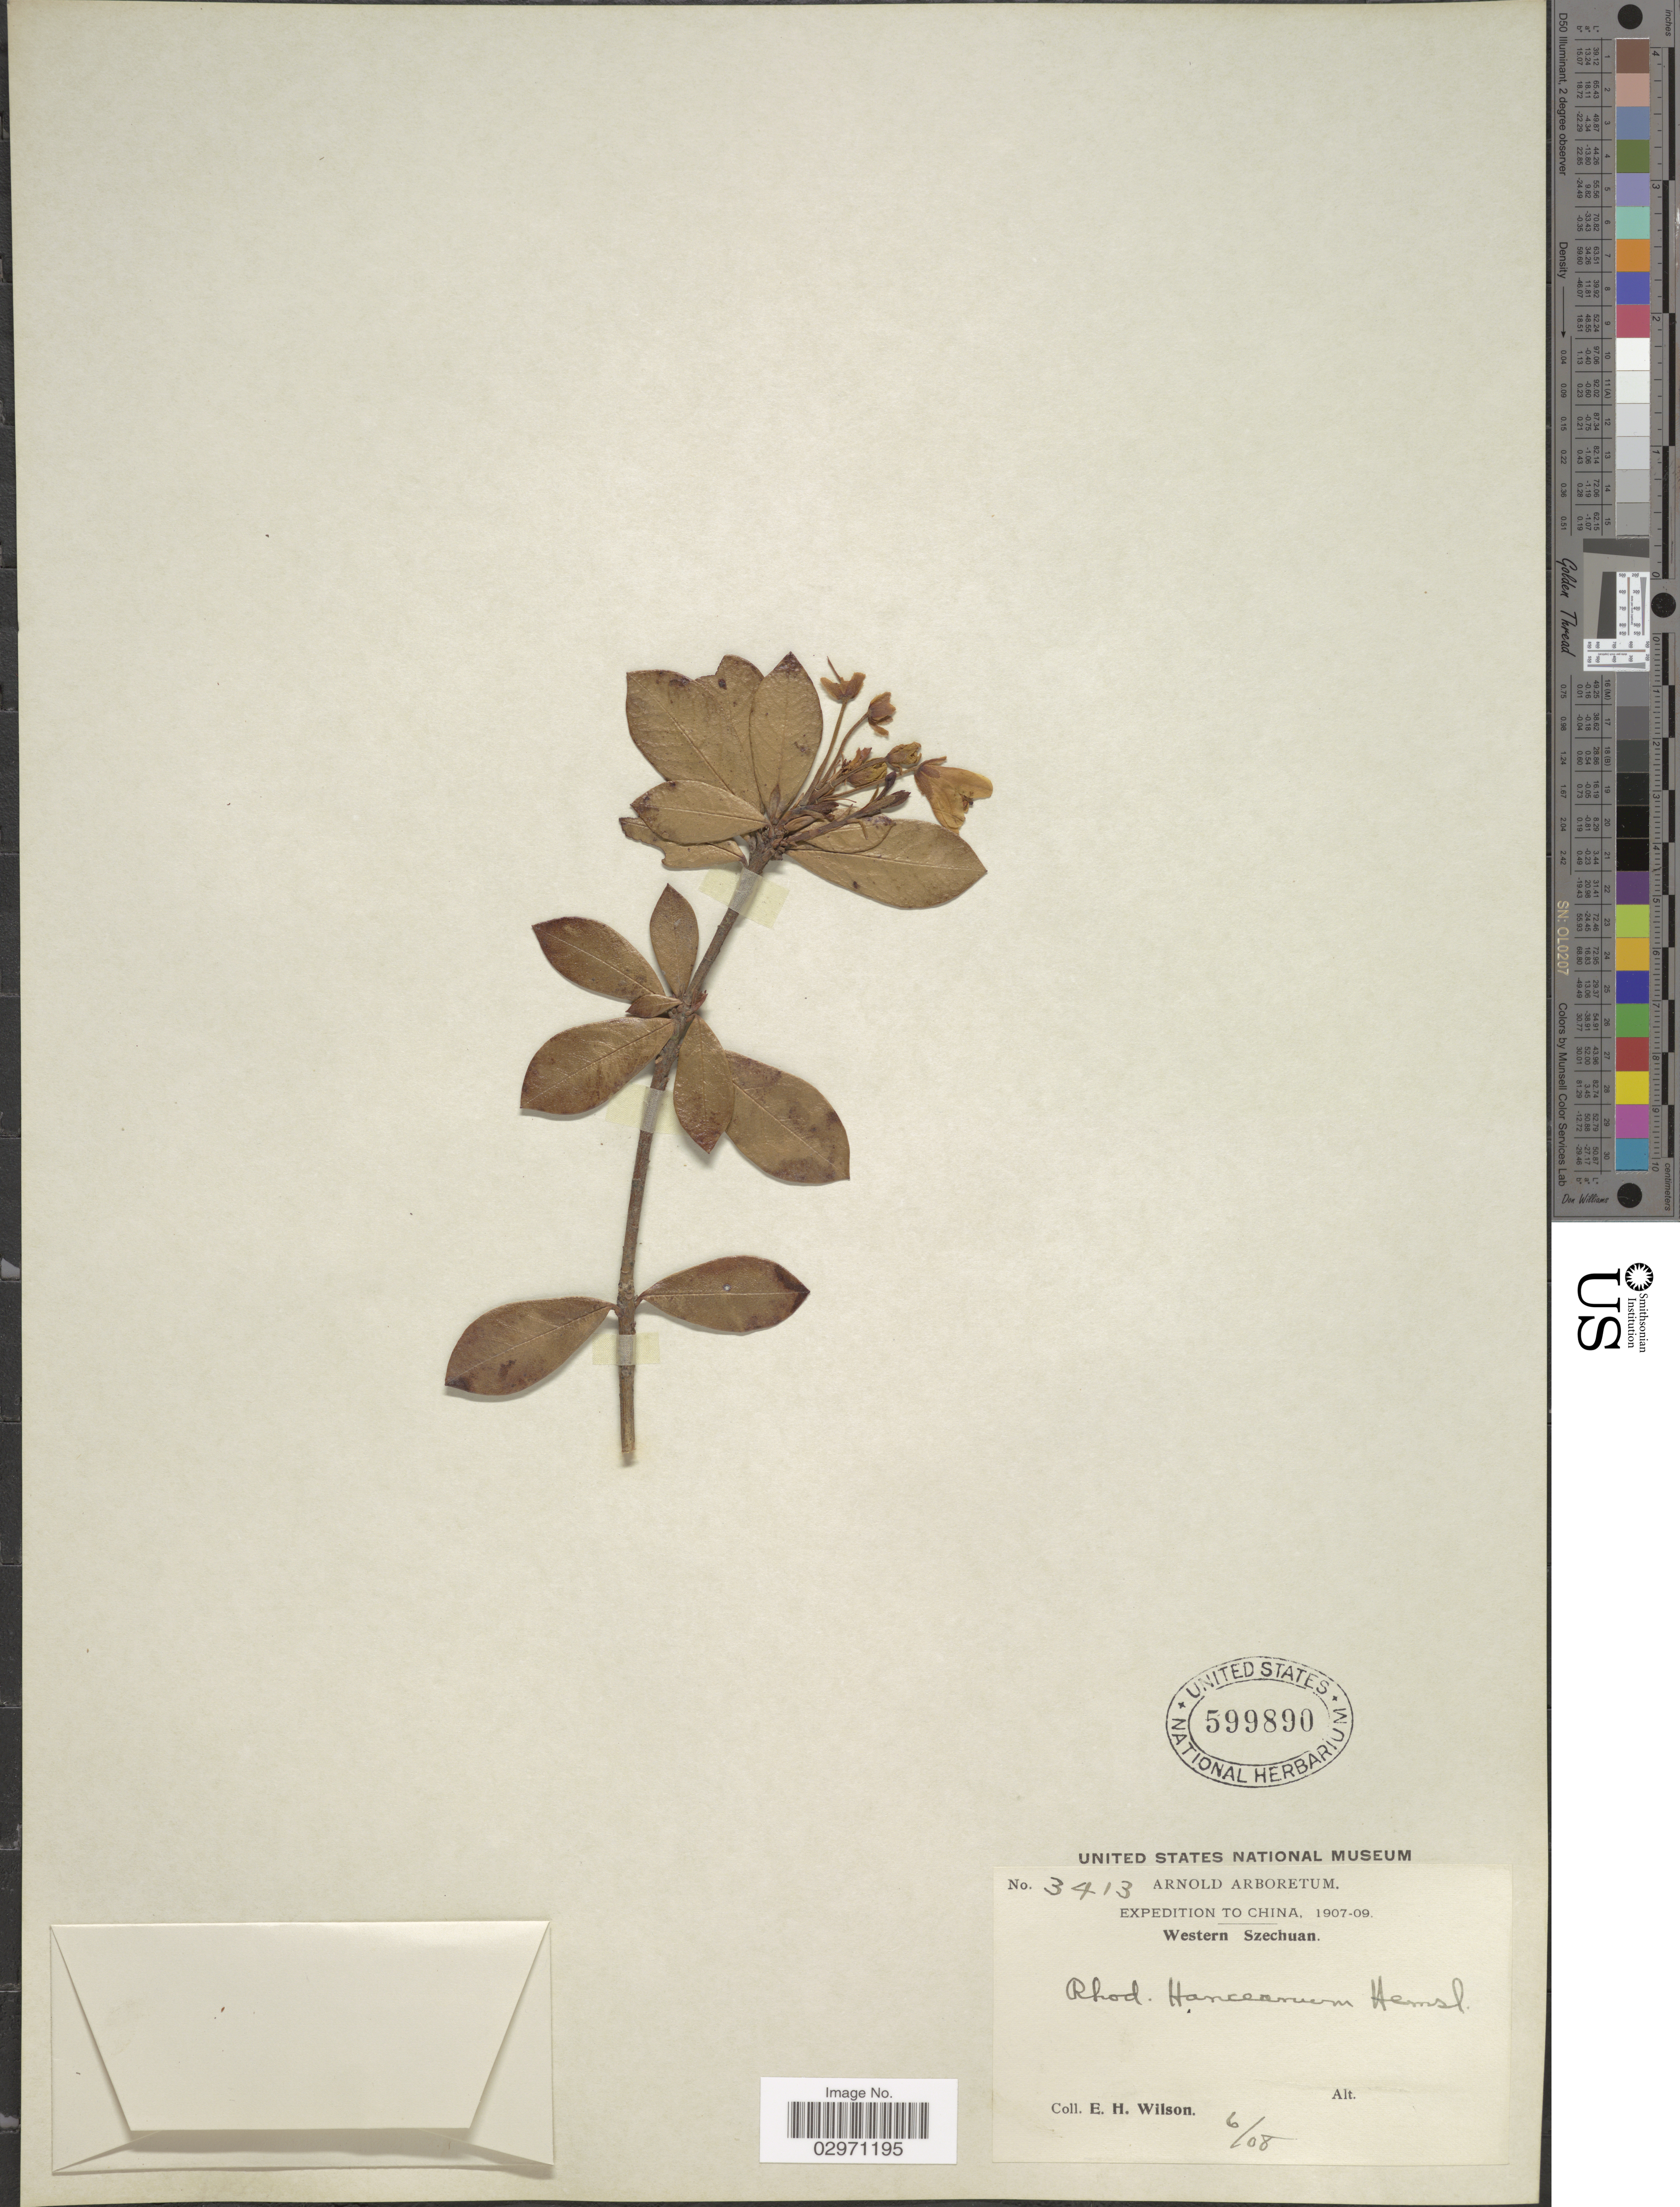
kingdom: Plantae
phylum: Tracheophyta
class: Magnoliopsida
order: Ericales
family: Ericaceae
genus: Rhododendron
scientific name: Rhododendron hanceanum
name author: Hemsl.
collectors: E. Wilson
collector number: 3413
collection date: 1908-06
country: China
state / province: Sichuan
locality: Western Szechuan.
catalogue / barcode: US 599890